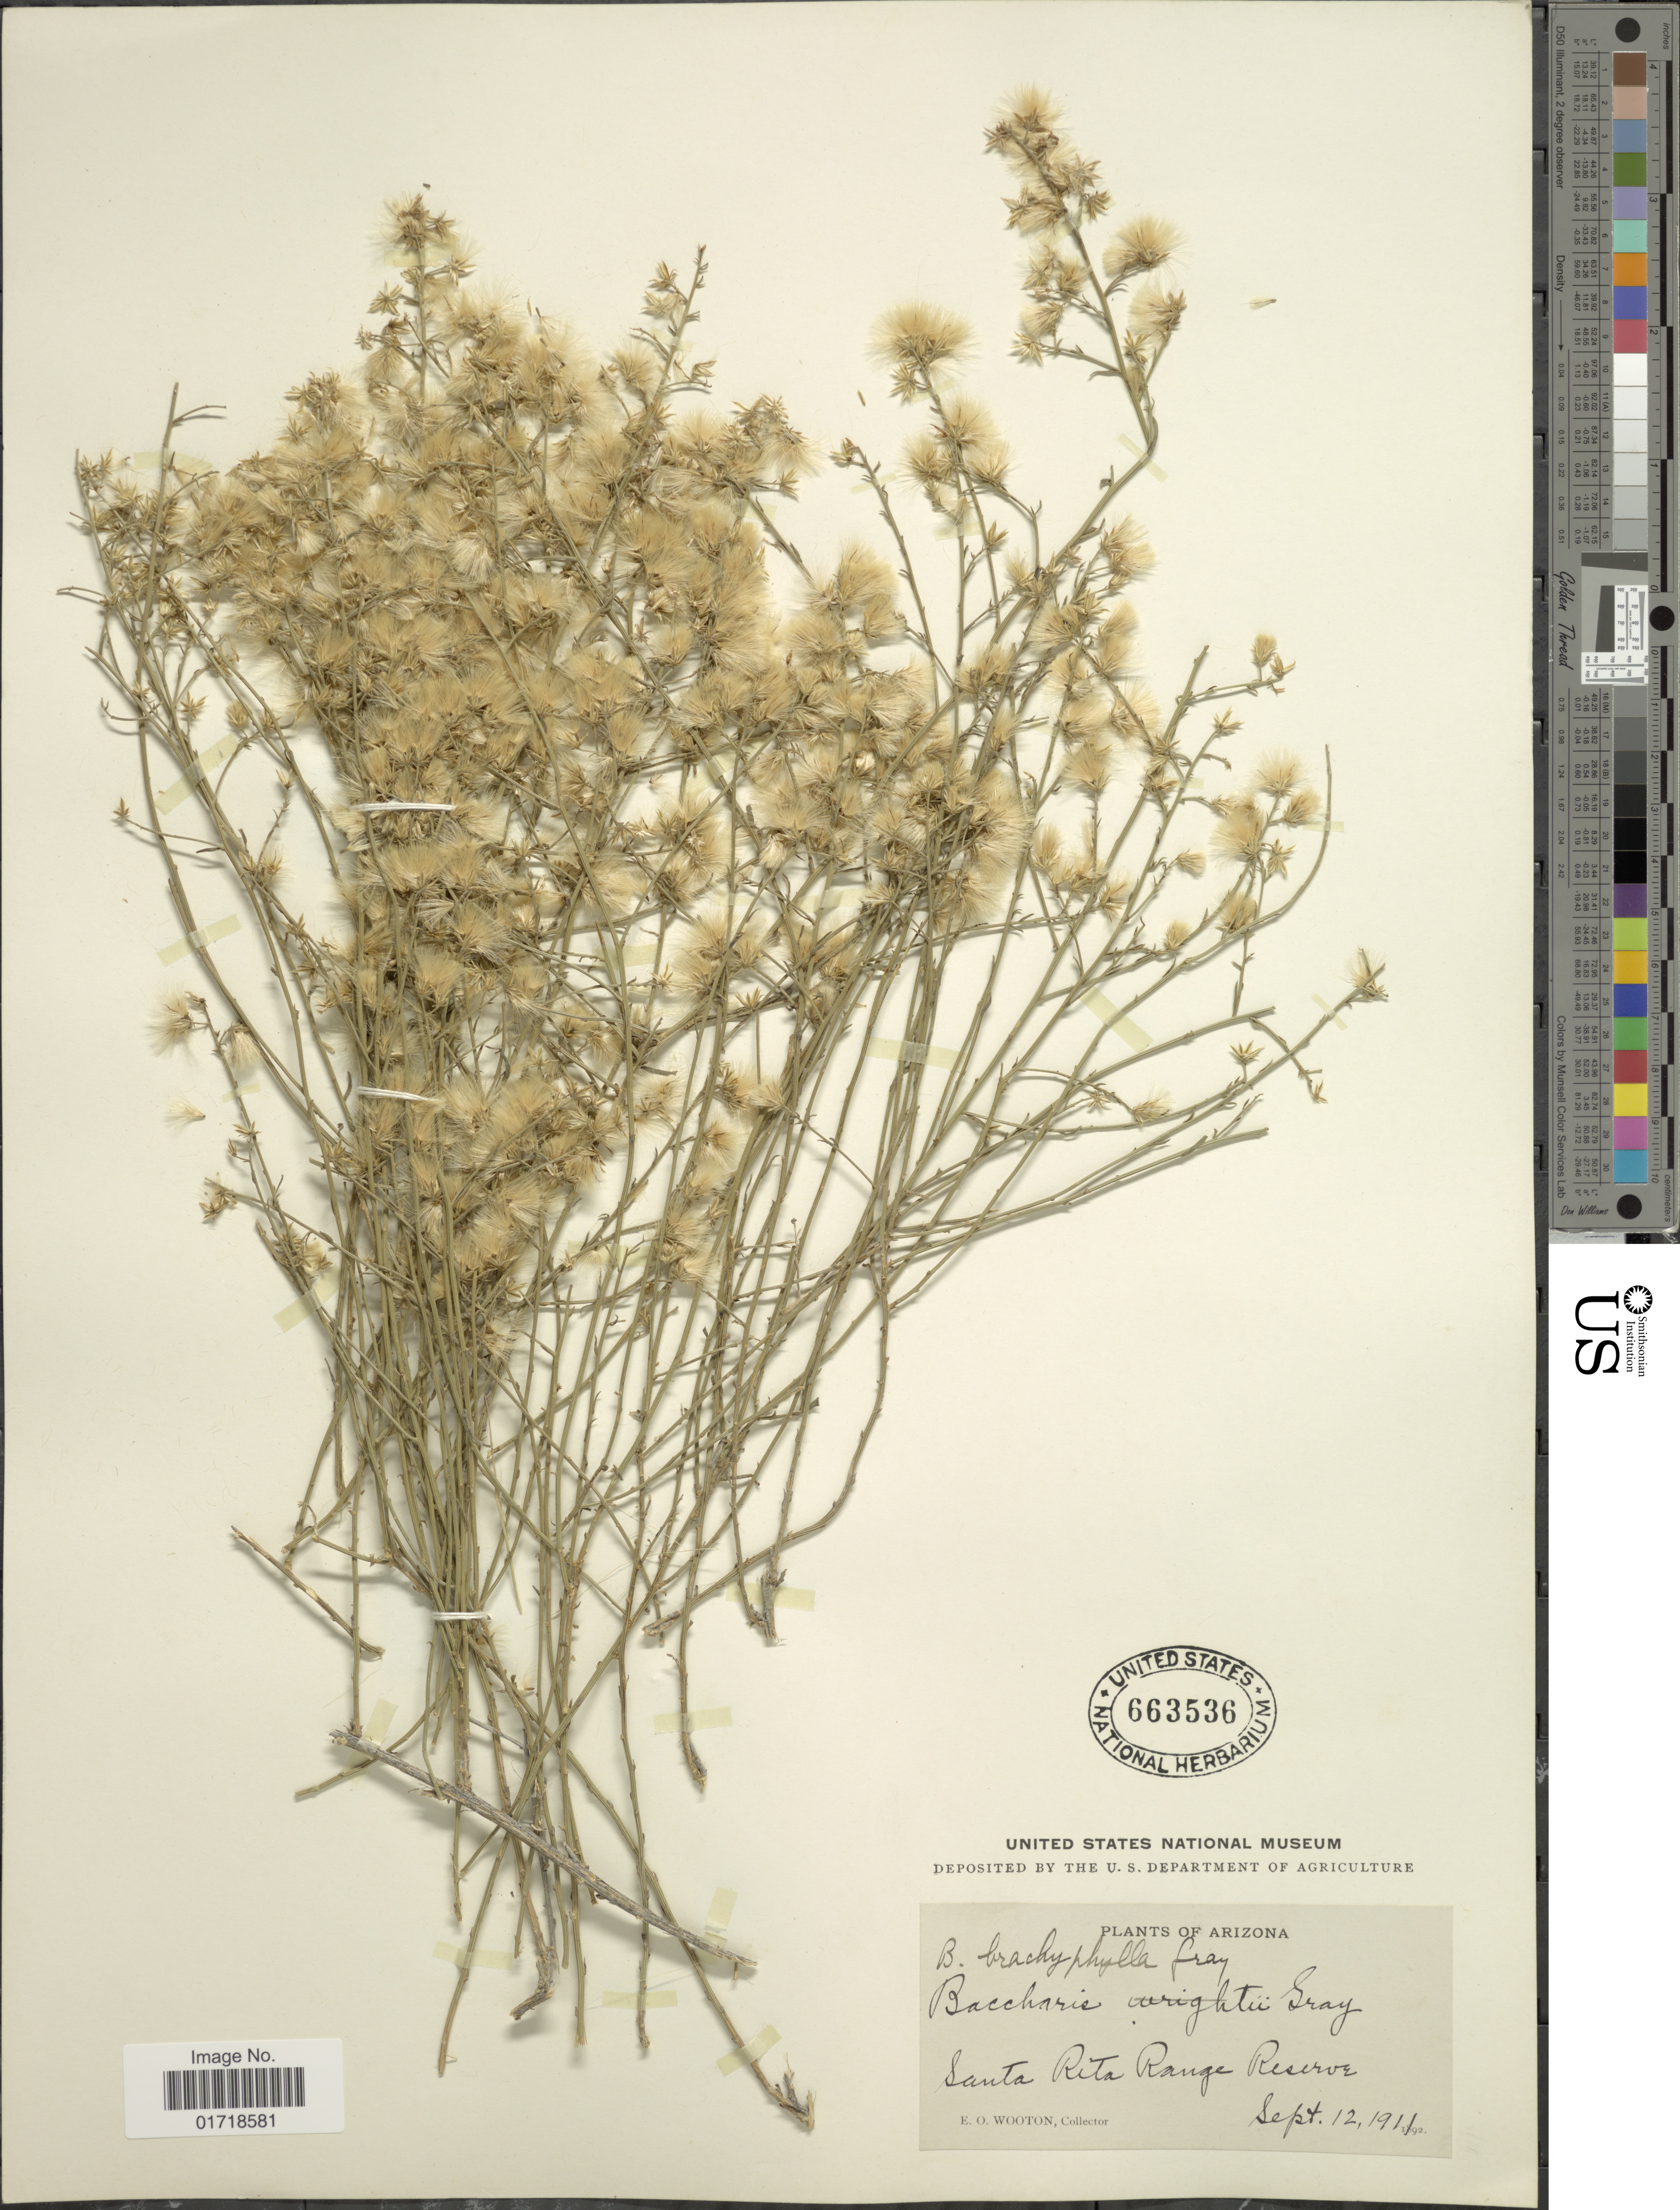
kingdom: Plantae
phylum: Tracheophyta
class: Magnoliopsida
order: Asterales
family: Asteraceae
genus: Baccharis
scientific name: Baccharis brachyphylla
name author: A. Gray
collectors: E. O. Wooton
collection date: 1911-09-12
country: United States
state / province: Arizona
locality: Santa Rita Range Reserve.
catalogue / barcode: US 663536